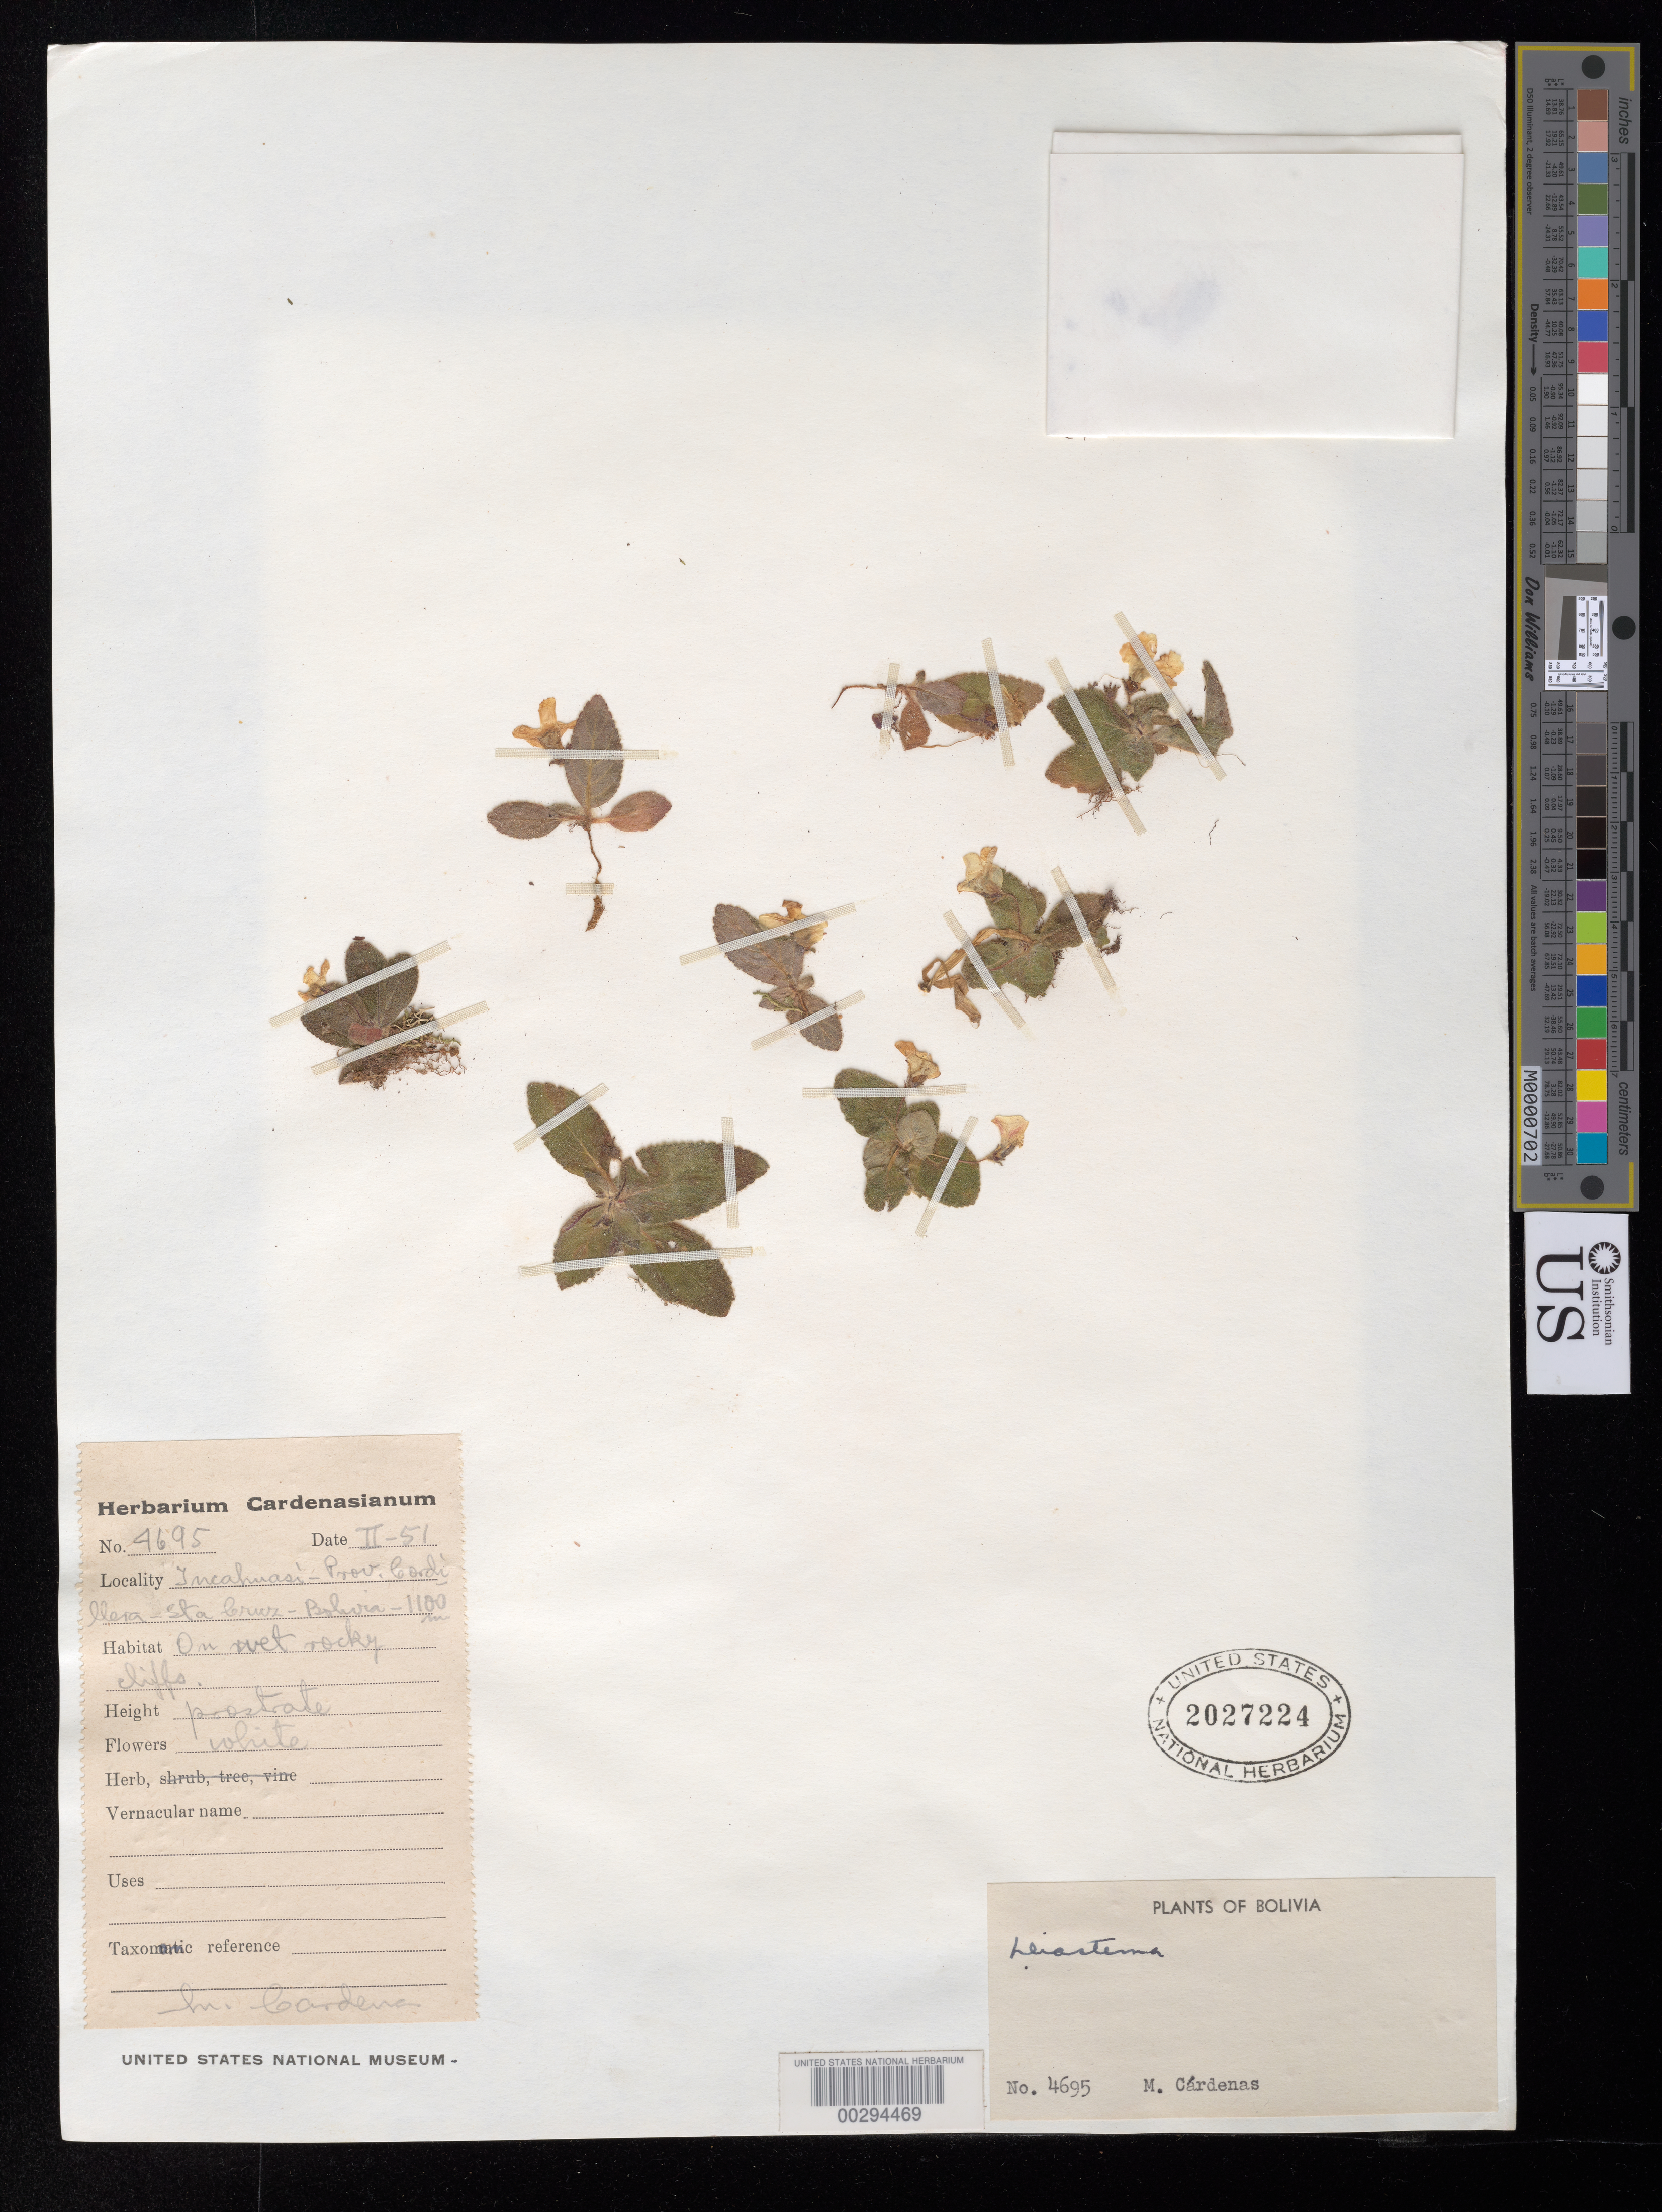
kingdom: Plantae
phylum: Tracheophyta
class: Magnoliopsida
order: Lamiales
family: Gesneriaceae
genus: Diastema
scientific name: Diastema sp.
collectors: M. Cárdenas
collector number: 4695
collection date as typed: Feb 1951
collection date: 1951-02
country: Bolivia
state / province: Santa Cruz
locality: Prov. Cordillera, Tucahuasi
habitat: On wet rocky cliffs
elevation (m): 1100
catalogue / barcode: US 2027224